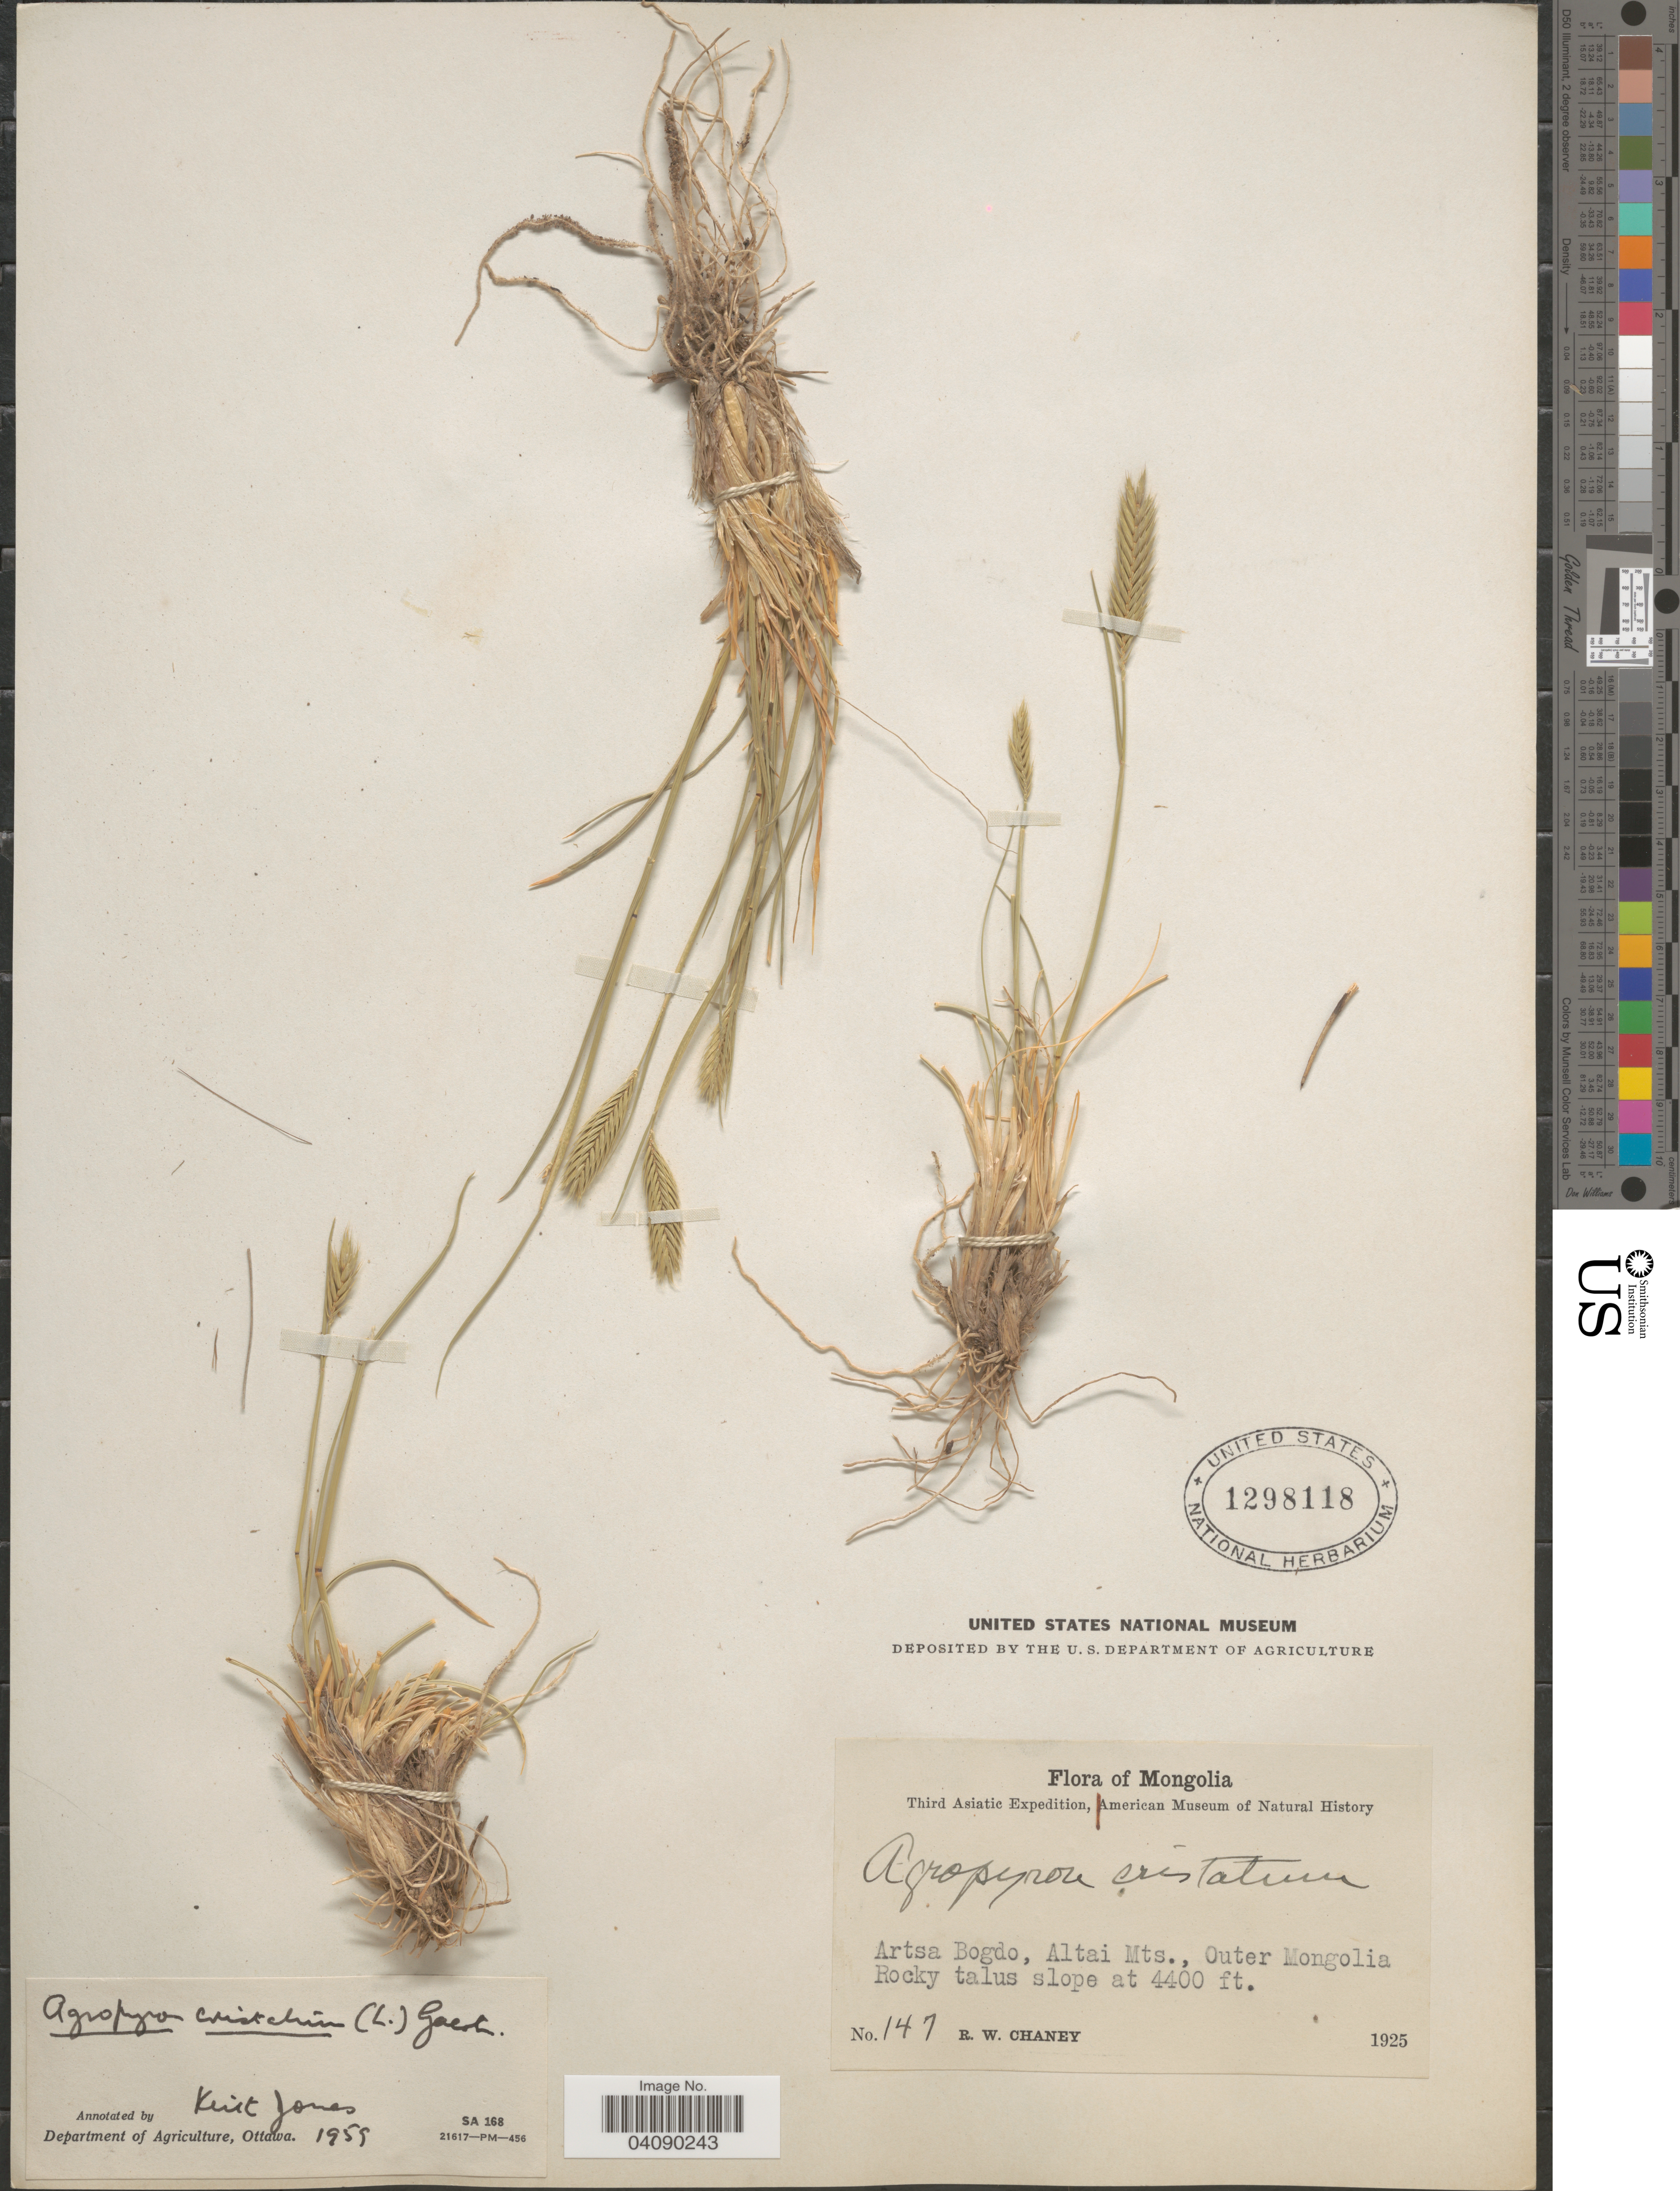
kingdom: Plantae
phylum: Tracheophyta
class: Liliopsida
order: Poales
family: Poaceae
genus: Agropyron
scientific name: Agropyron cristatum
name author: (L.) Gaertn.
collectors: R. Chaney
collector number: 147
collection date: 1925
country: Mongolia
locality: Mongolia. Third Asiatic Expedition. Artsa Bogdo, Altai Mts., Outer Mongolia. Rocky talus slope.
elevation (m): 1341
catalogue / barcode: US 1298118